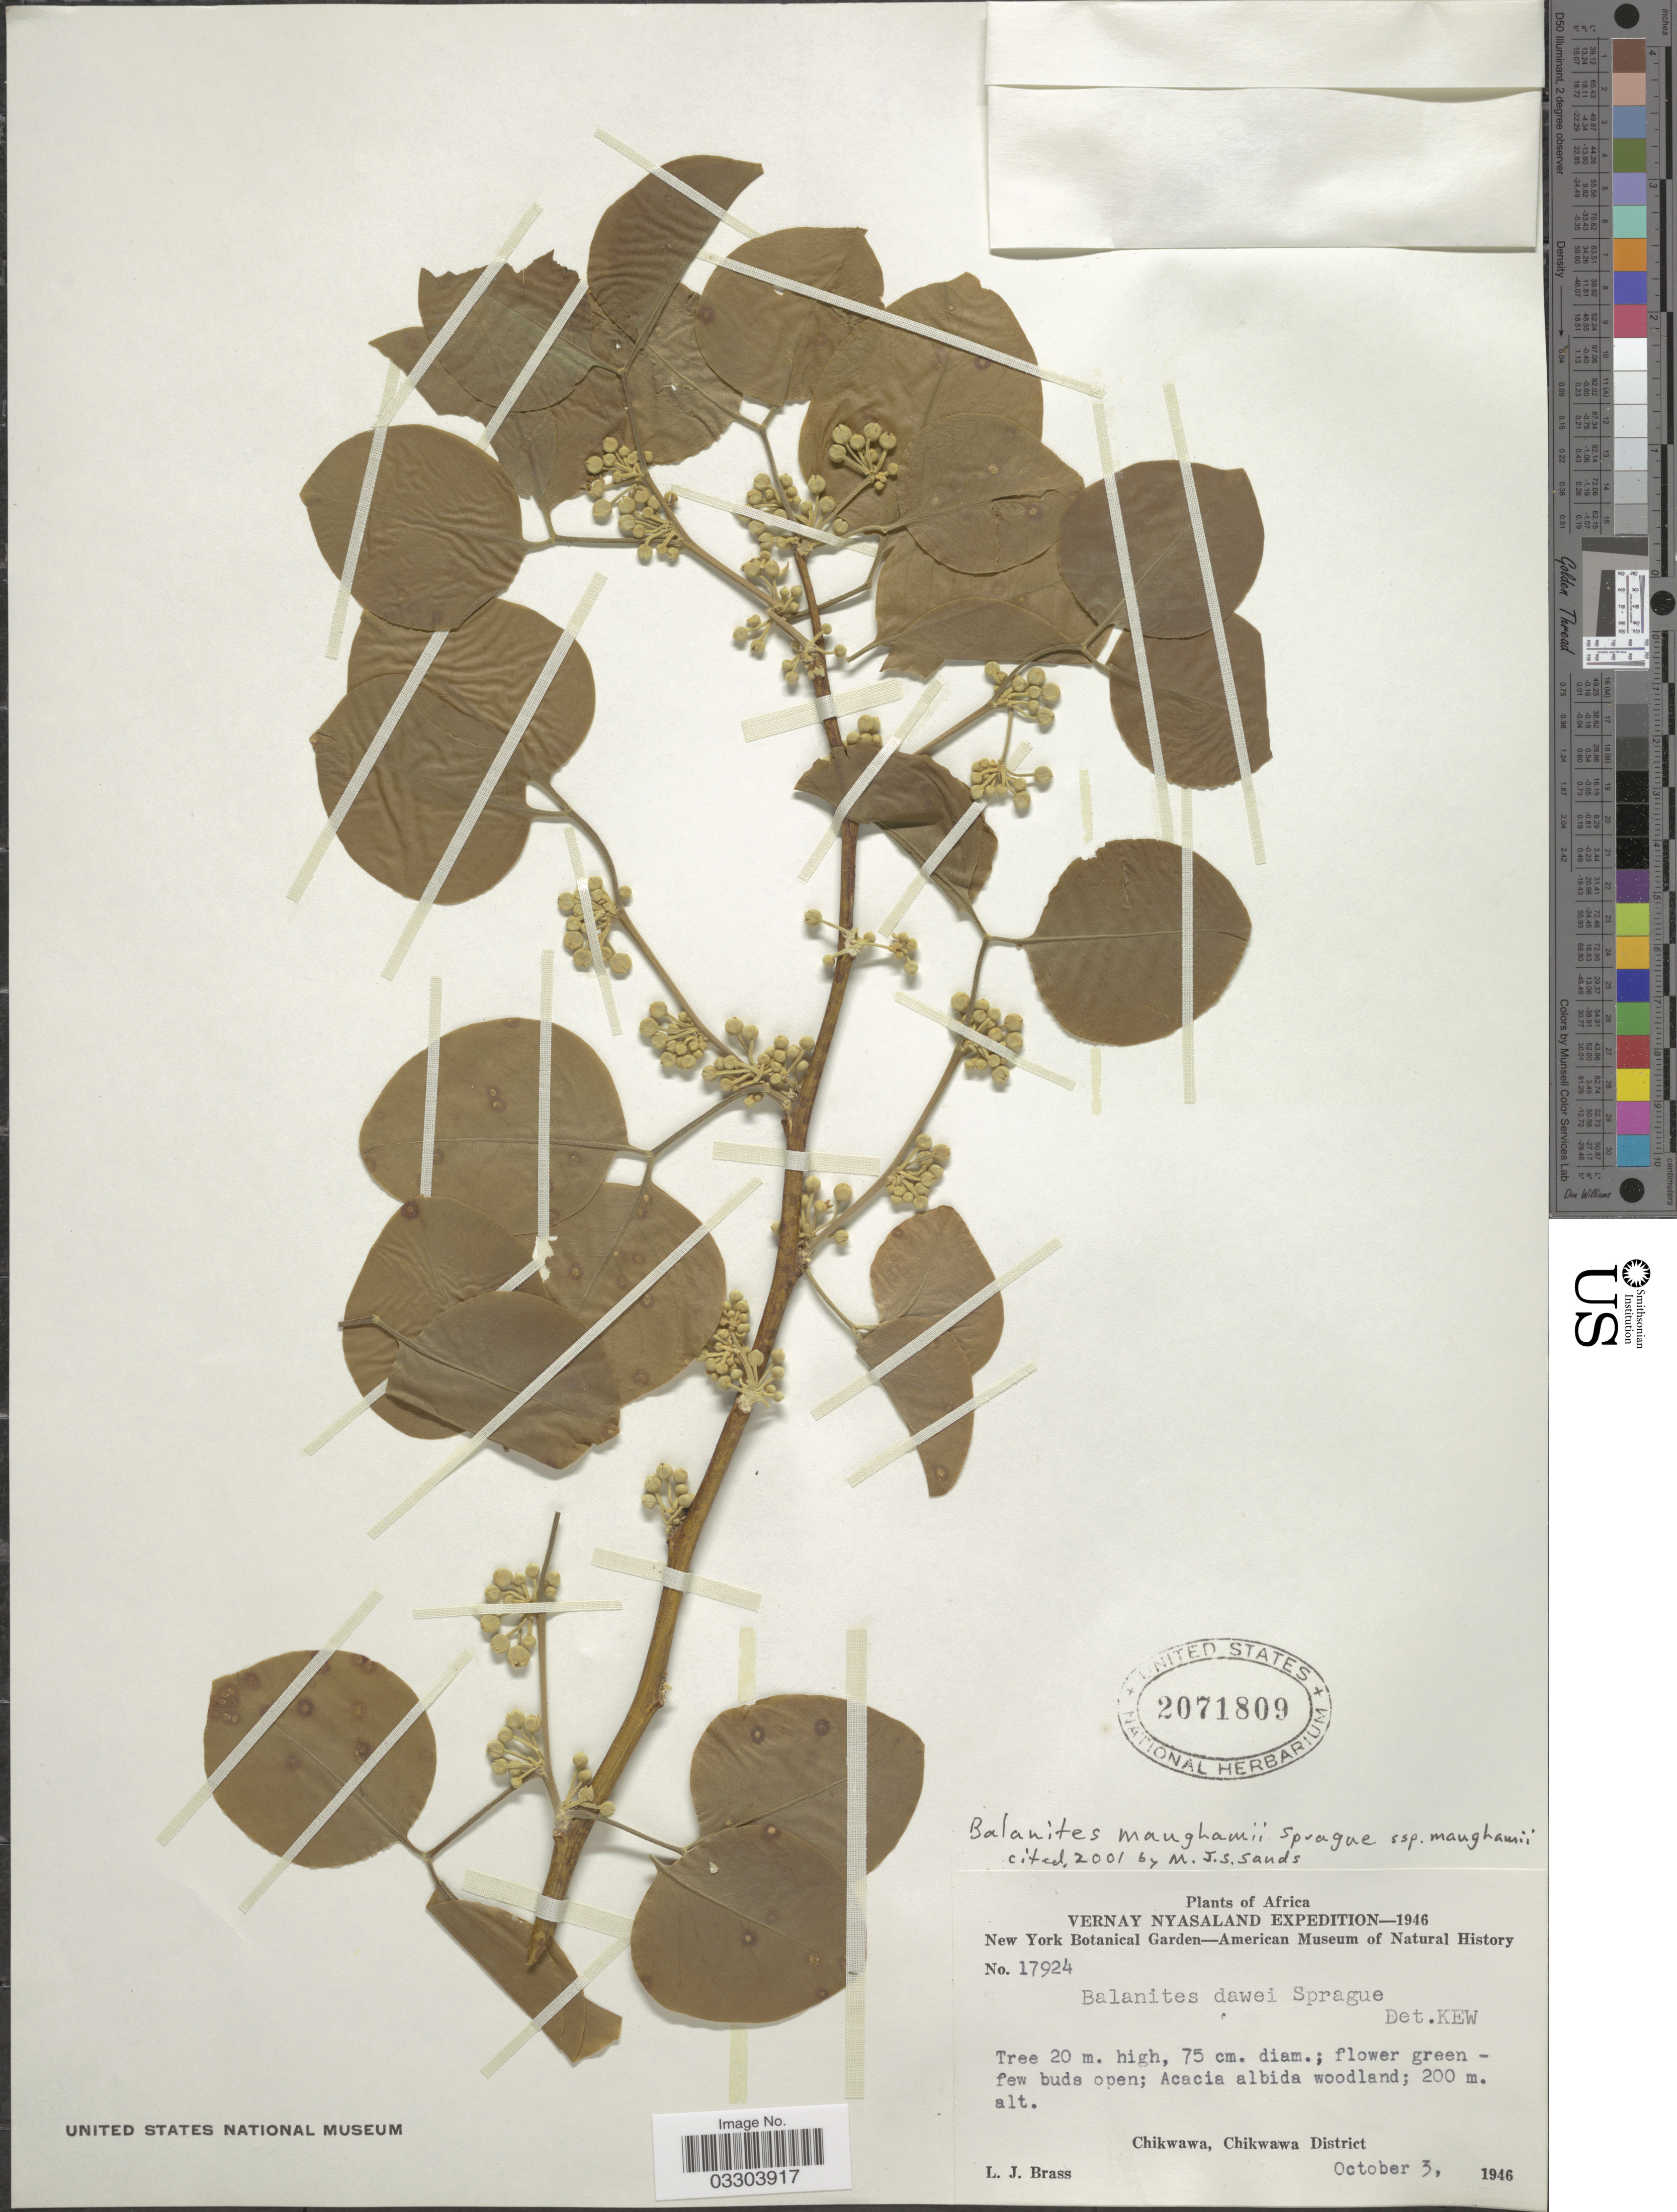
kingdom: Plantae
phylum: Tracheophyta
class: Magnoliopsida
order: Zygophyllales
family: Zygophyllaceae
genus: Balanites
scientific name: Balanites maughamii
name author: Sprague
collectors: L. J. Brass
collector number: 17924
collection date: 1946-10-03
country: Malawi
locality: Vernay Nyasaland. Chikwawa, Chikwawa District.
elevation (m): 200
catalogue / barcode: US 2071809